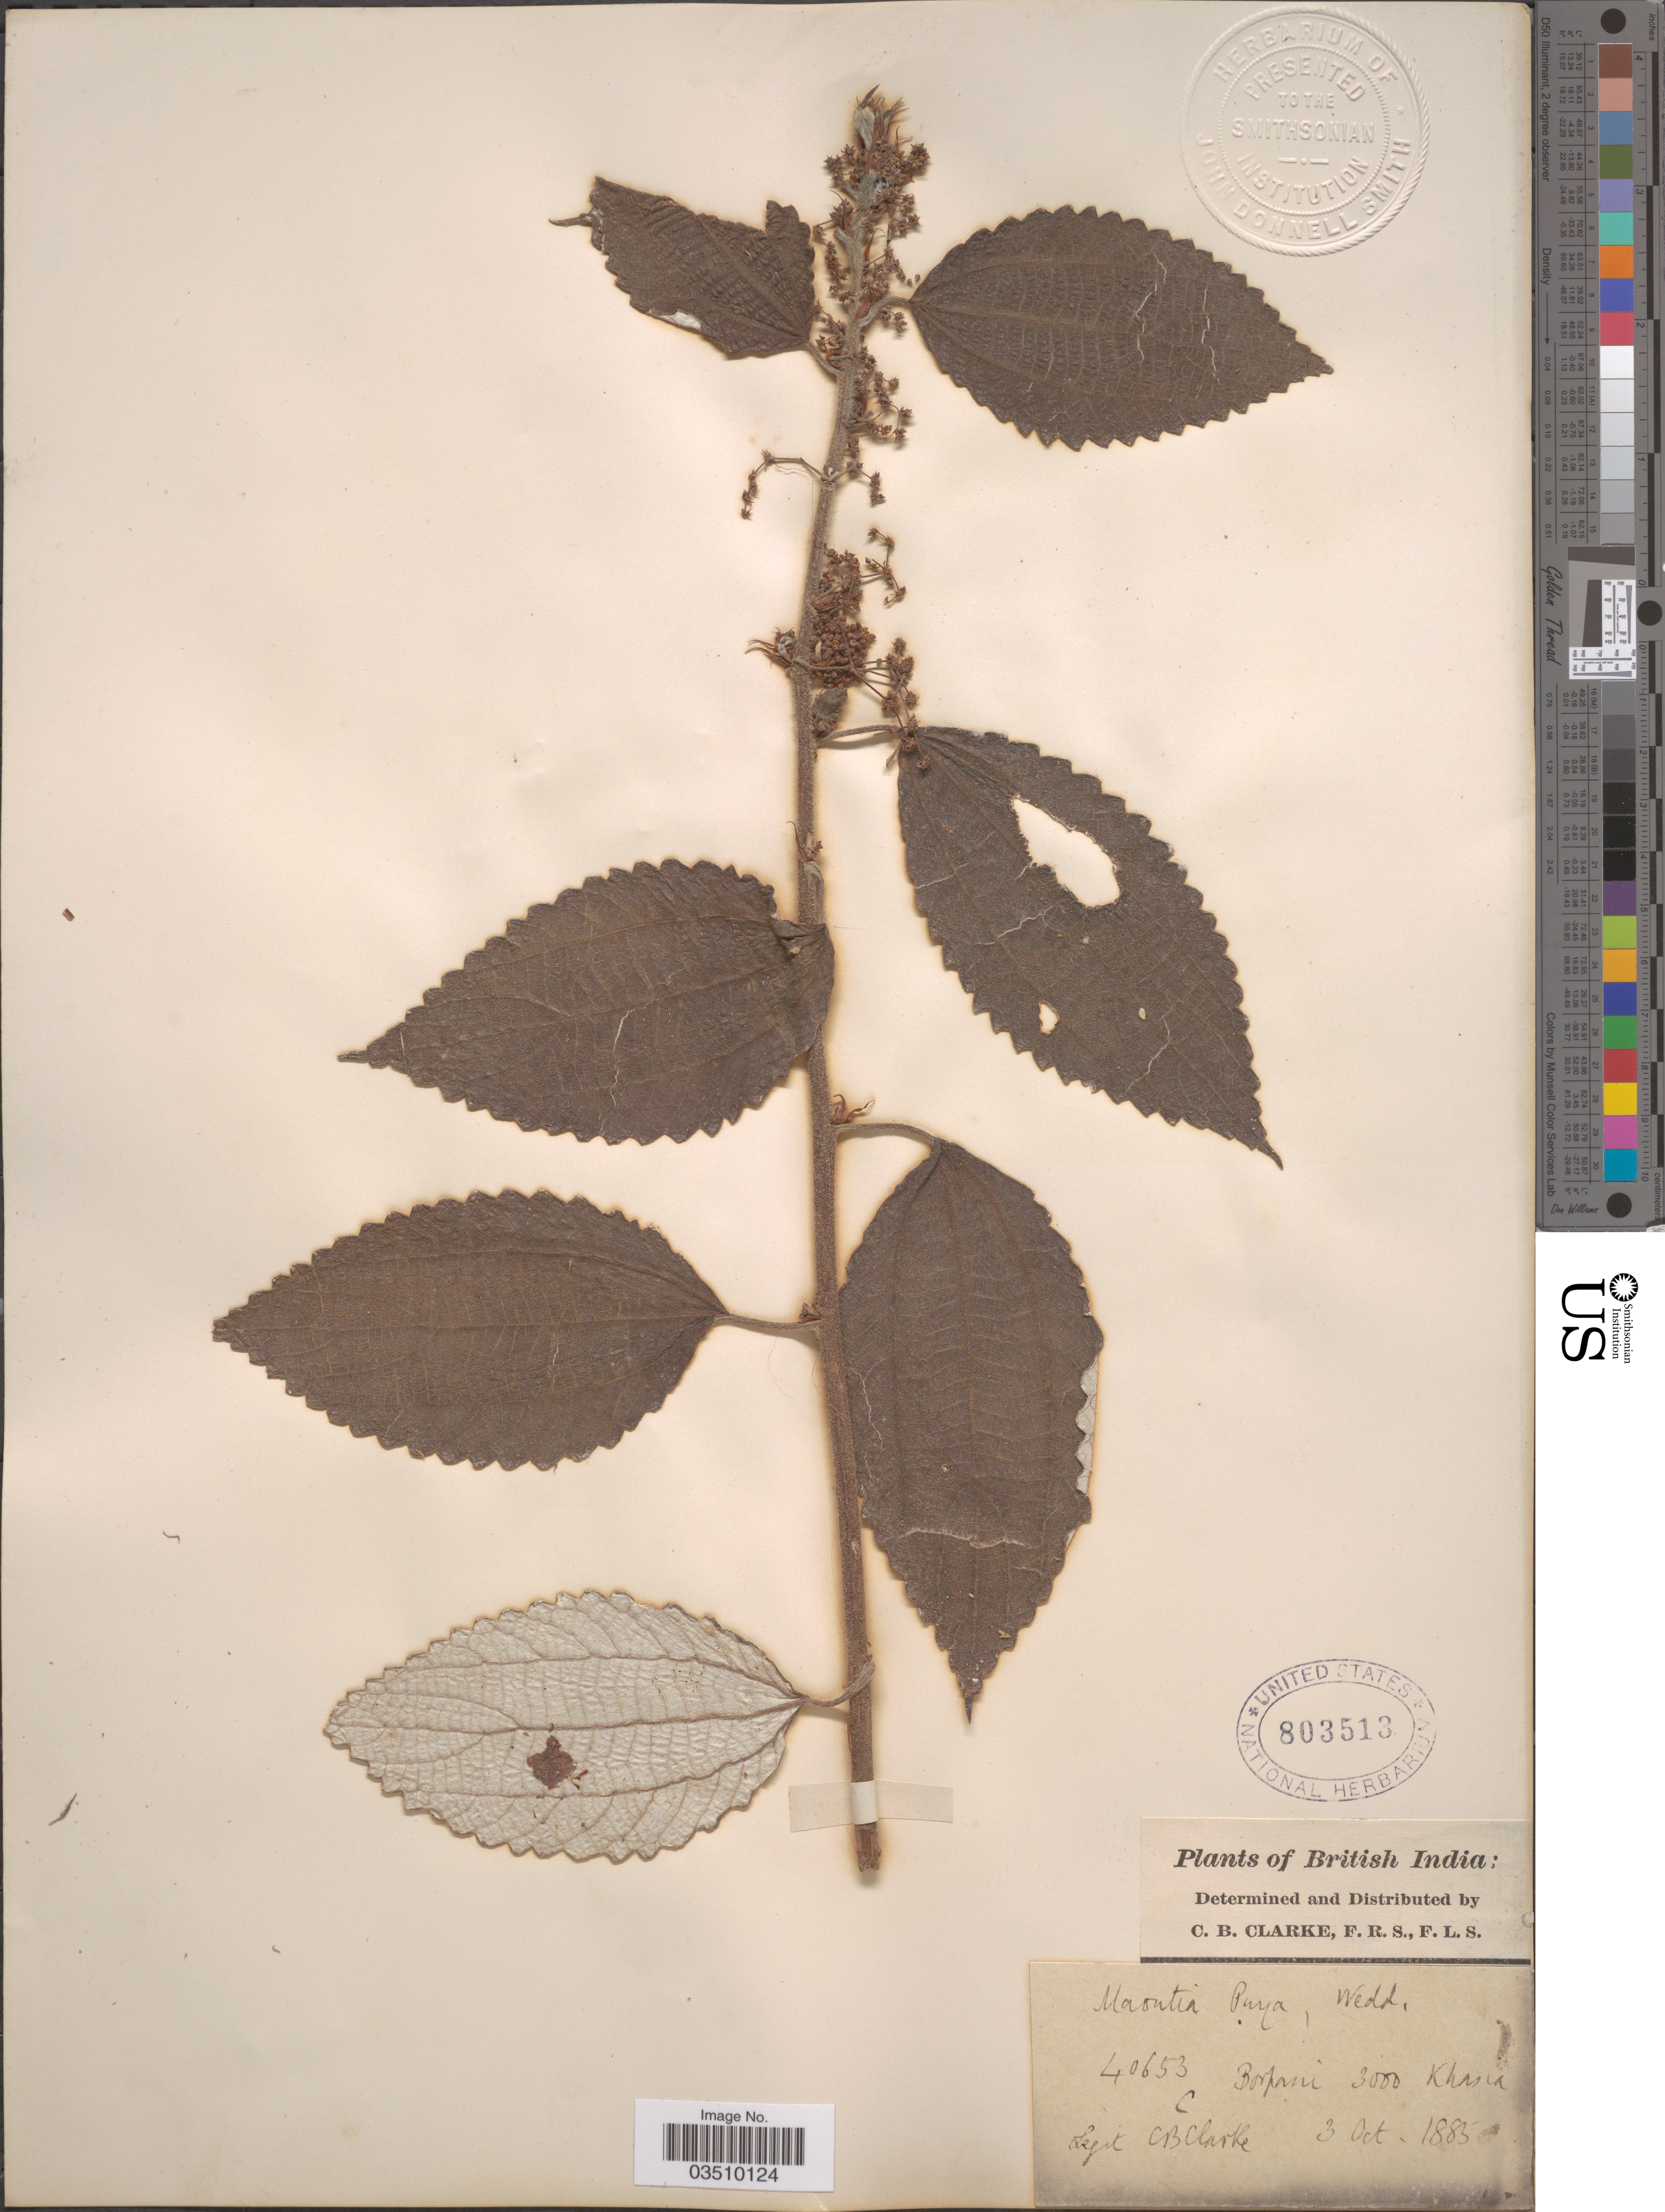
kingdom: Plantae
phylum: Tracheophyta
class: Magnoliopsida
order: Rosales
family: Urticaceae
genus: Maoutia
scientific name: Maoutia puya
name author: Wedd.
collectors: C. B. Clarke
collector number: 40653C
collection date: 1885-10-03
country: India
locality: British India. Borpani. Khasia.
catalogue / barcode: US 803513